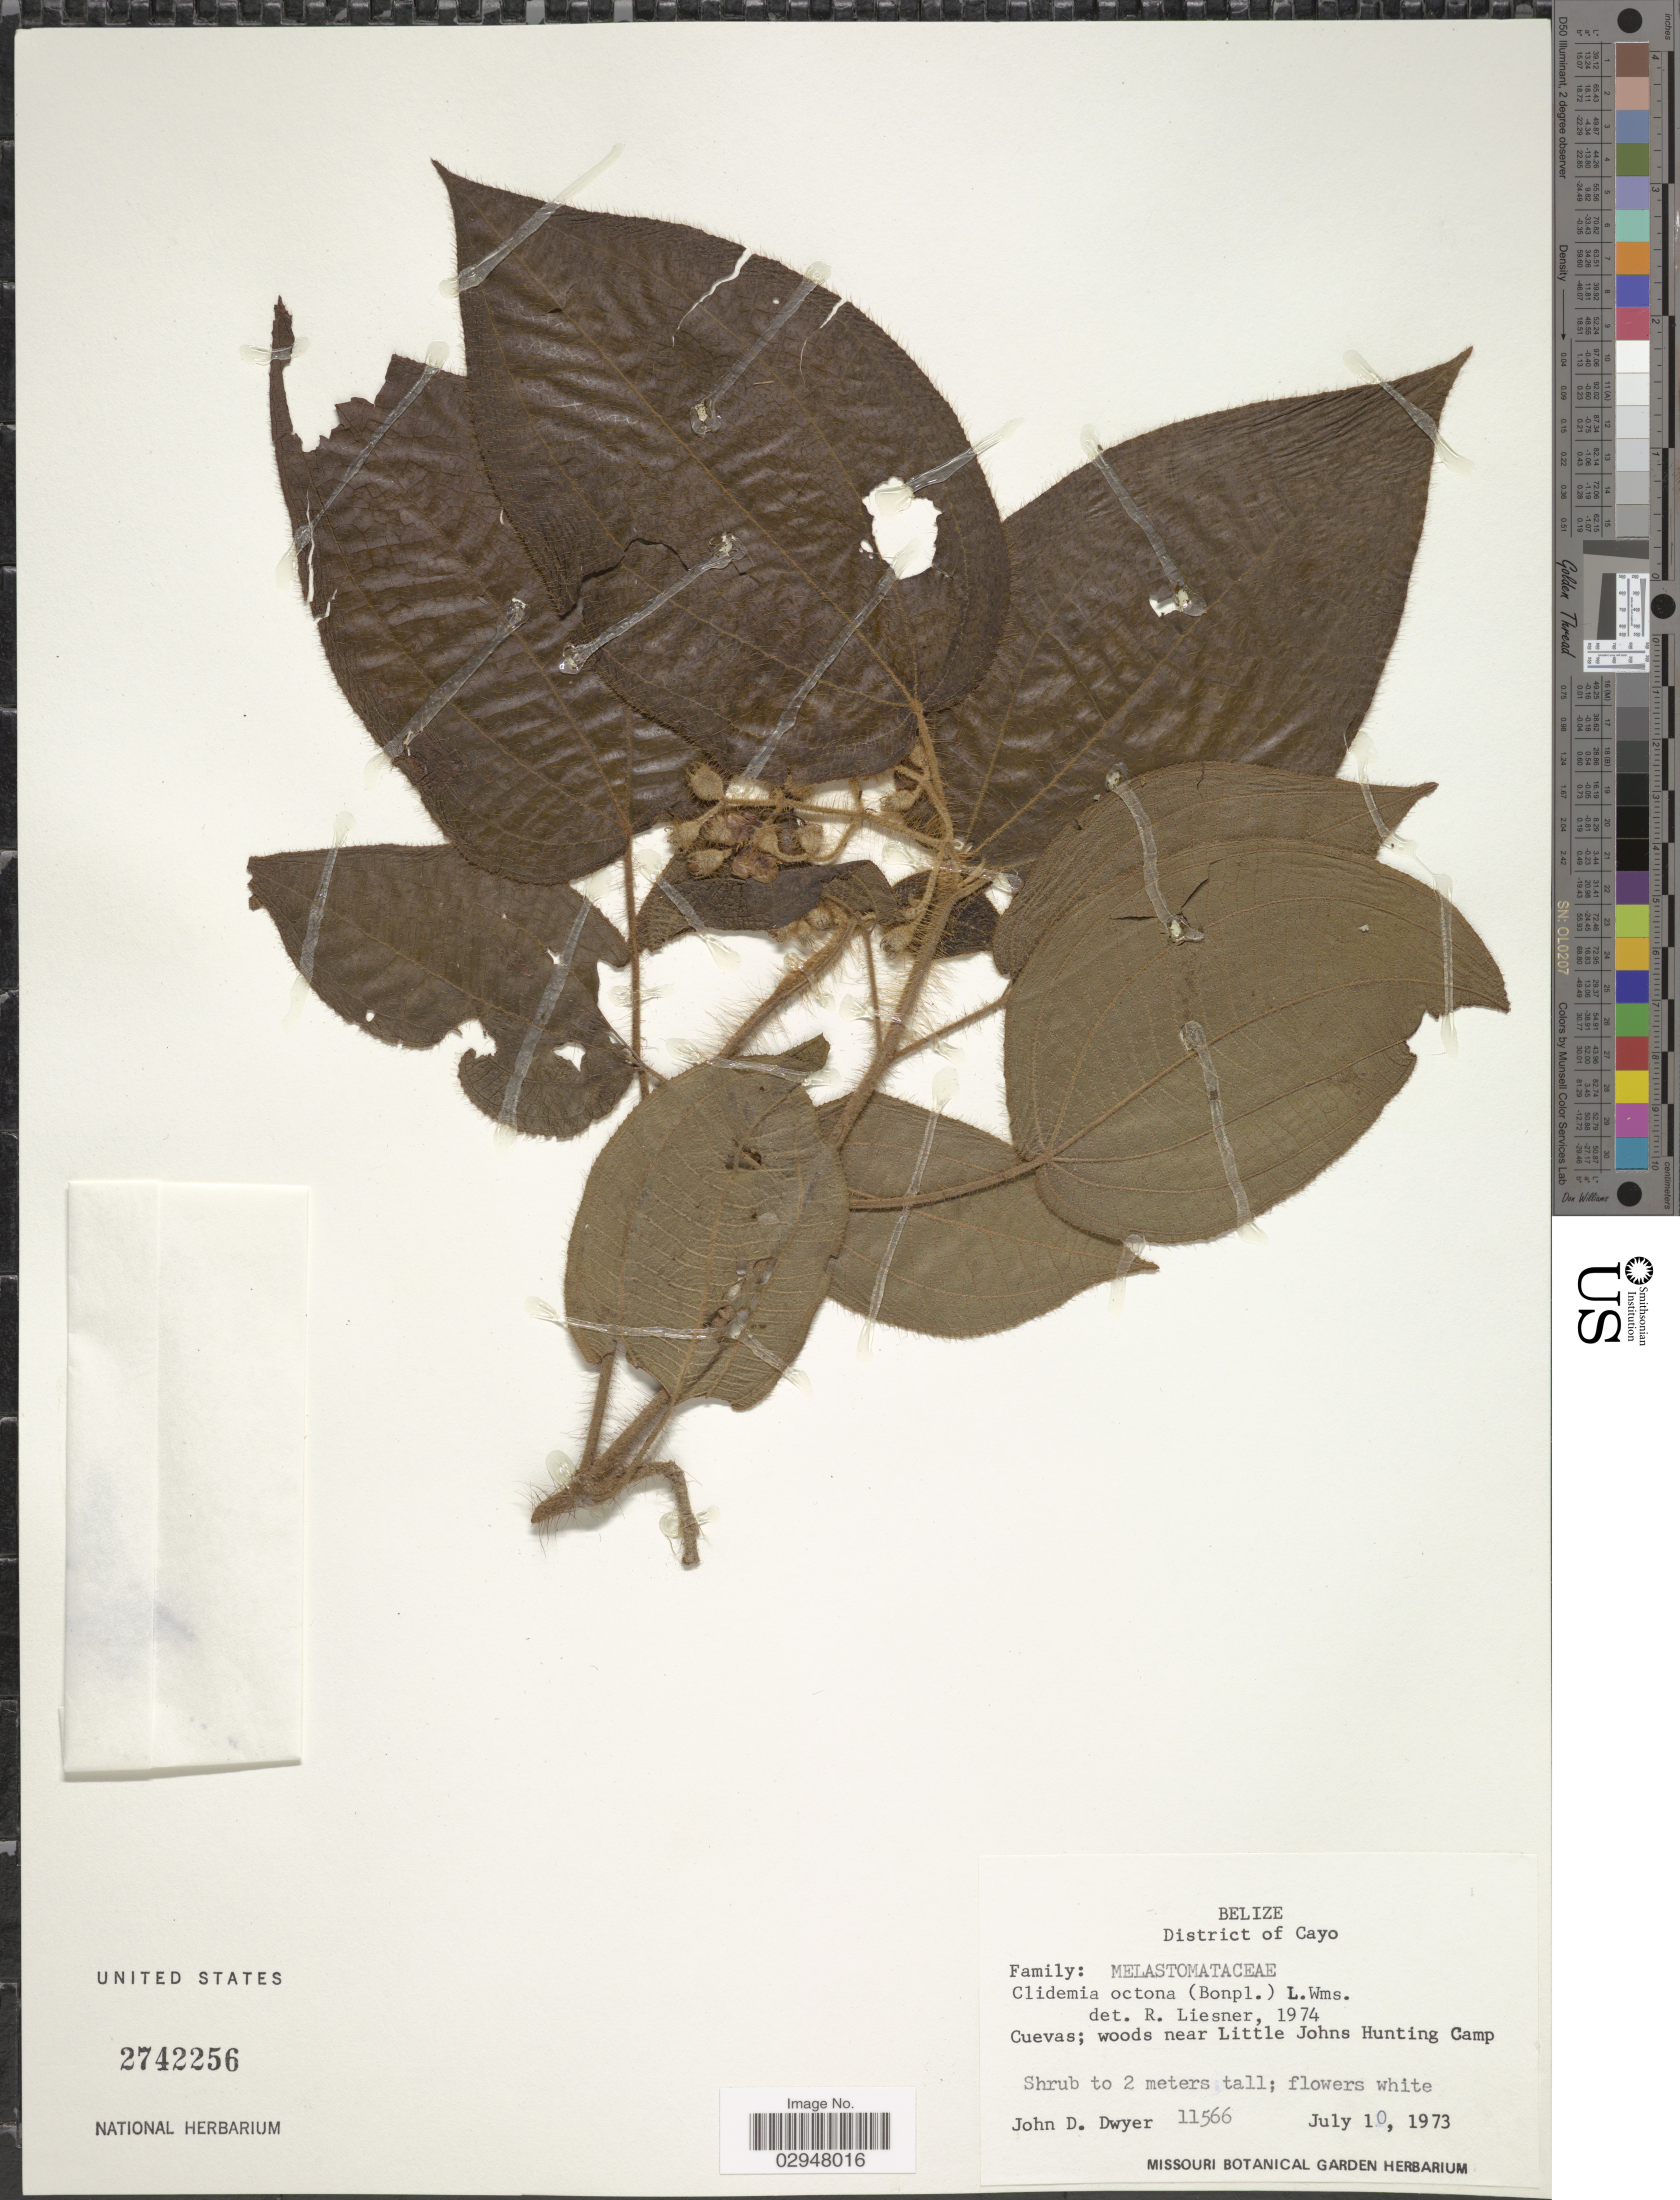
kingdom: Plantae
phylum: Tracheophyta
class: Magnoliopsida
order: Myrtales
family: Melastomataceae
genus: Clidemia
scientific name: Clidemia octona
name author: (Bonpl.) L.O. Williams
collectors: J. D. Dwyer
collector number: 11566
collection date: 1973-07-10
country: Belize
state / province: Cayo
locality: District of Cayo, Cuevas, woods near Little Johns Hunting Camp.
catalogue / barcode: US 2742256